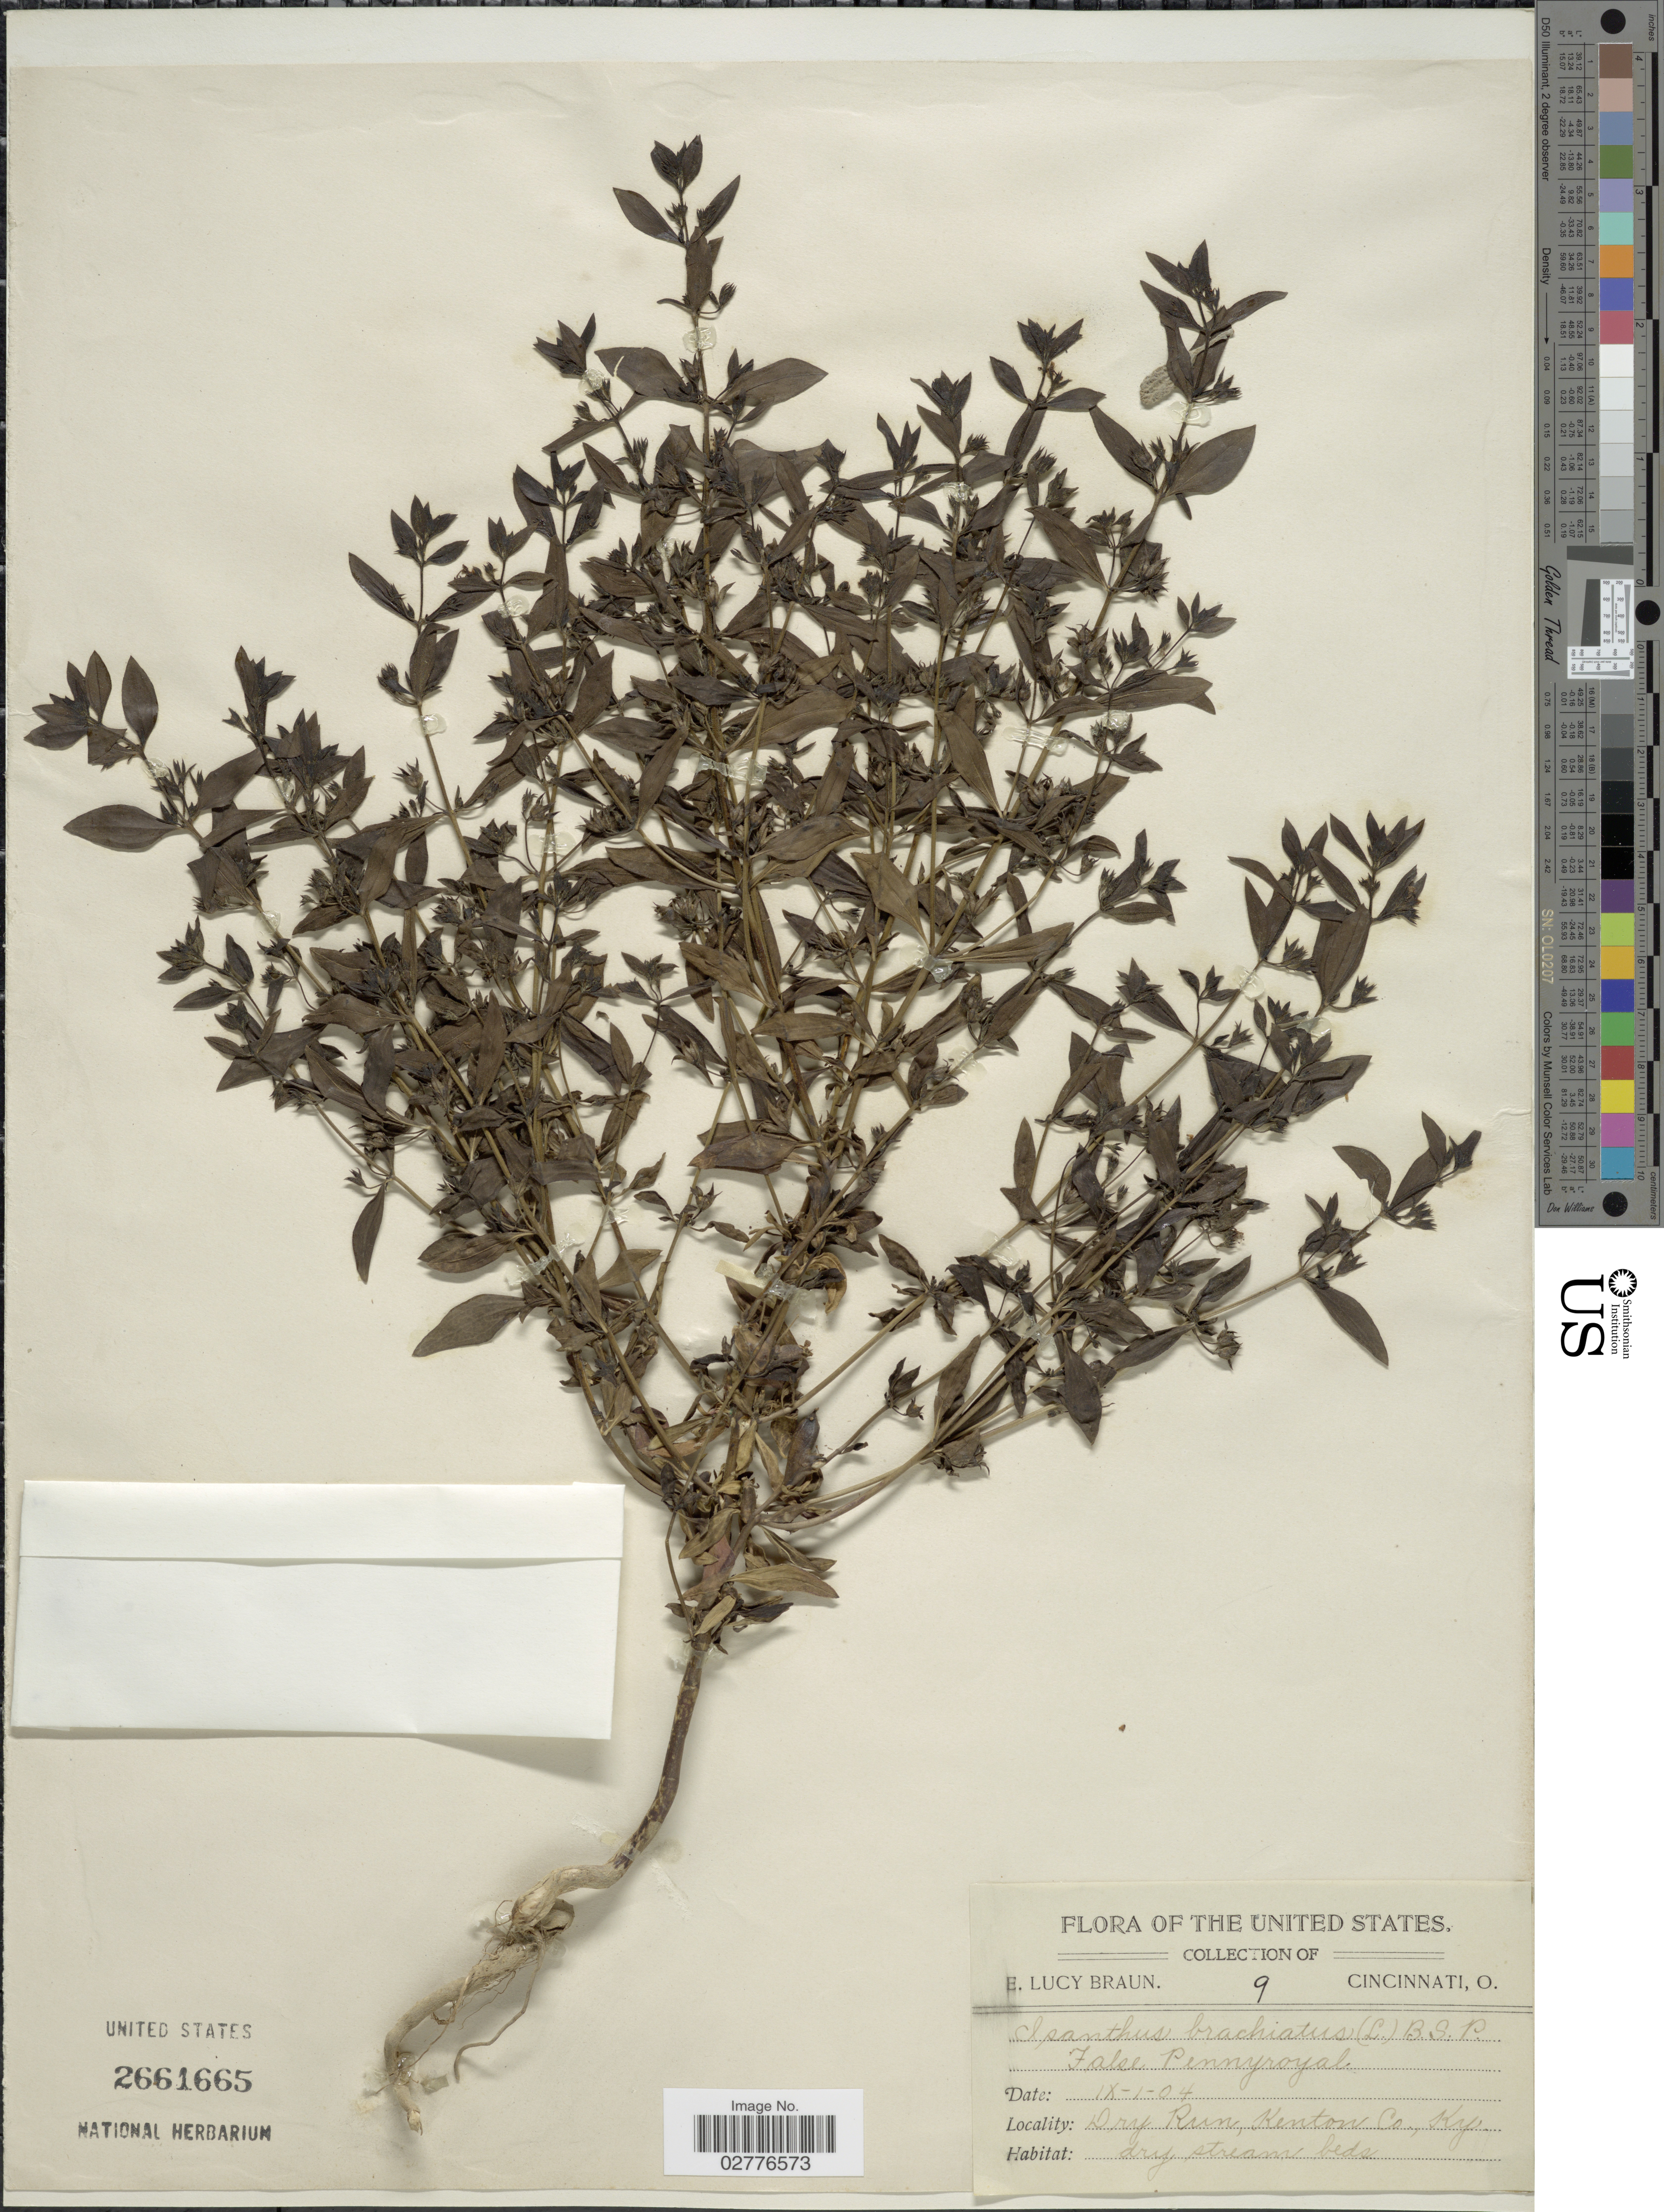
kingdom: Plantae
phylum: Tracheophyta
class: Magnoliopsida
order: Lamiales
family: Lamiaceae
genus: Trichostema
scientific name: Trichostema brachiatum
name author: L.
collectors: E. L. Braun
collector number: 9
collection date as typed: Transcribed d/m/y: 1/9/4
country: United States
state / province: Kentucky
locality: Dry Run, Kenton Co.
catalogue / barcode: US 2661665